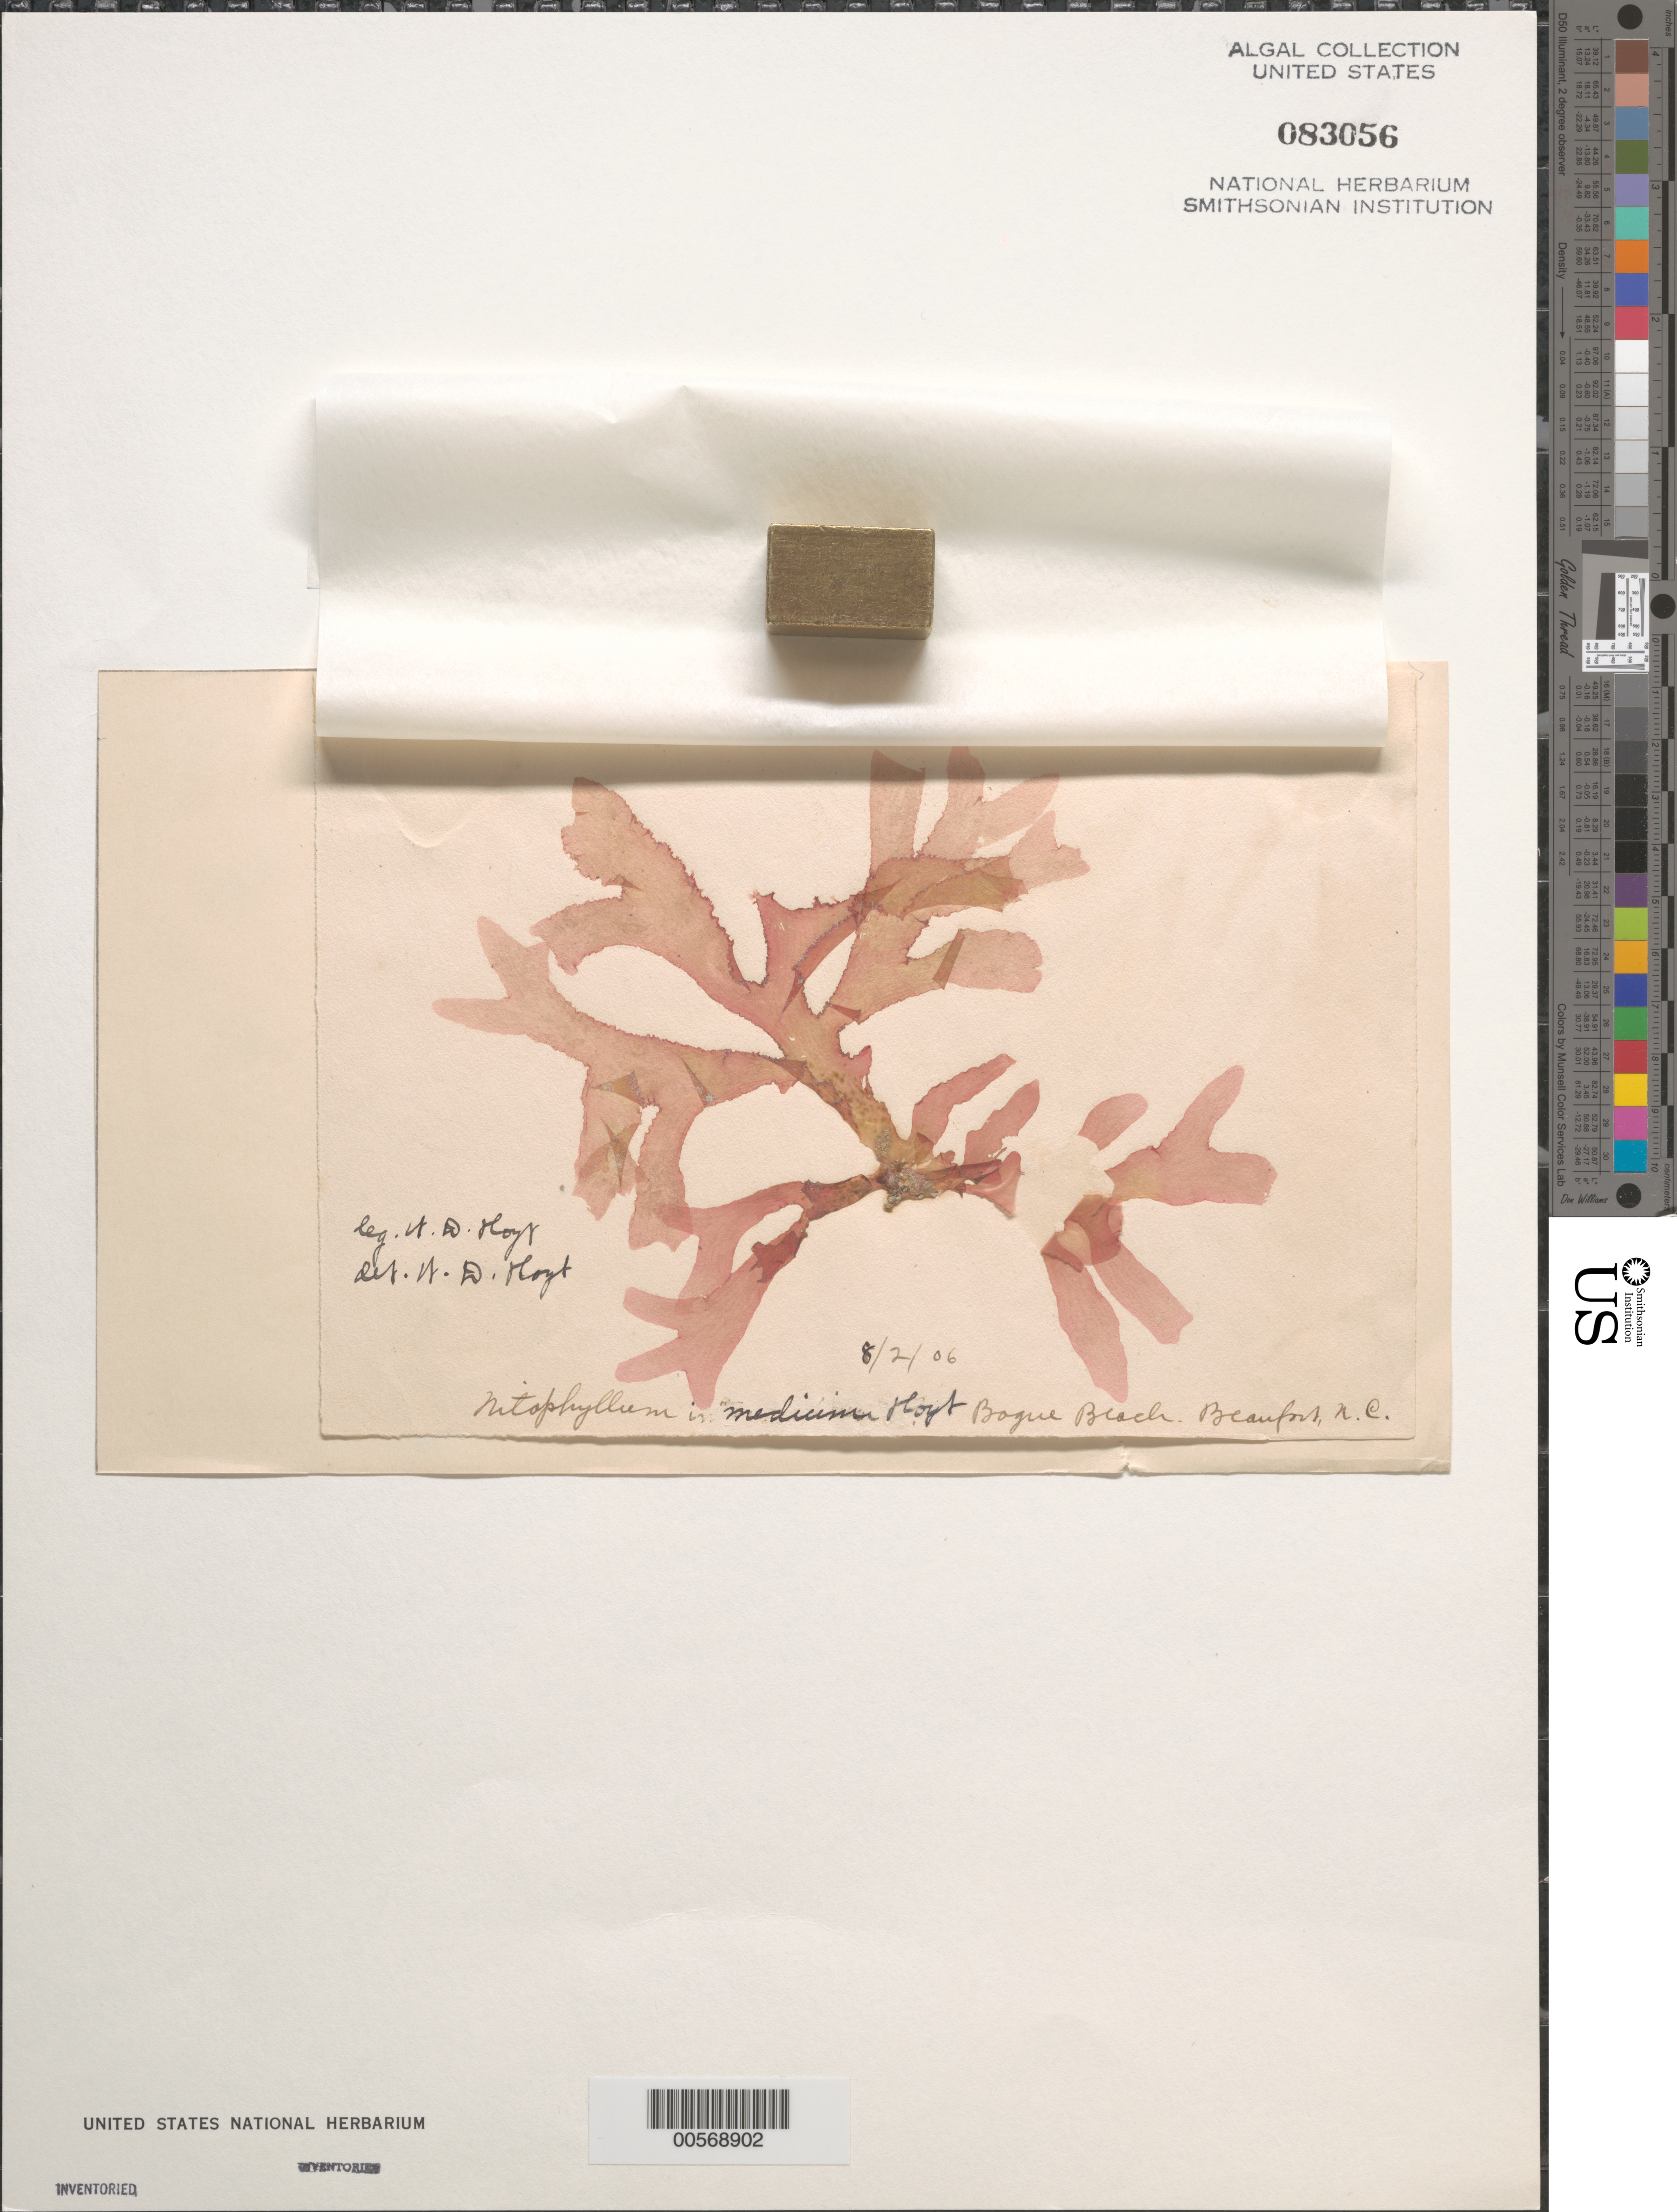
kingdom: Plantae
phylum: Rhodophyta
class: Florideophyceae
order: Ceramiales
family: Delesseriaceae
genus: Radicilingua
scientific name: Radicilingua media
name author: (Hoyt) Wolf et al.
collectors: W. D. Hoyt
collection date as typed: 02 Aug 1906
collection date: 1906-08-02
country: United States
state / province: North Carolina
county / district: Carteret County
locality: Beaufort, Bogue Beach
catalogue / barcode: US 83056